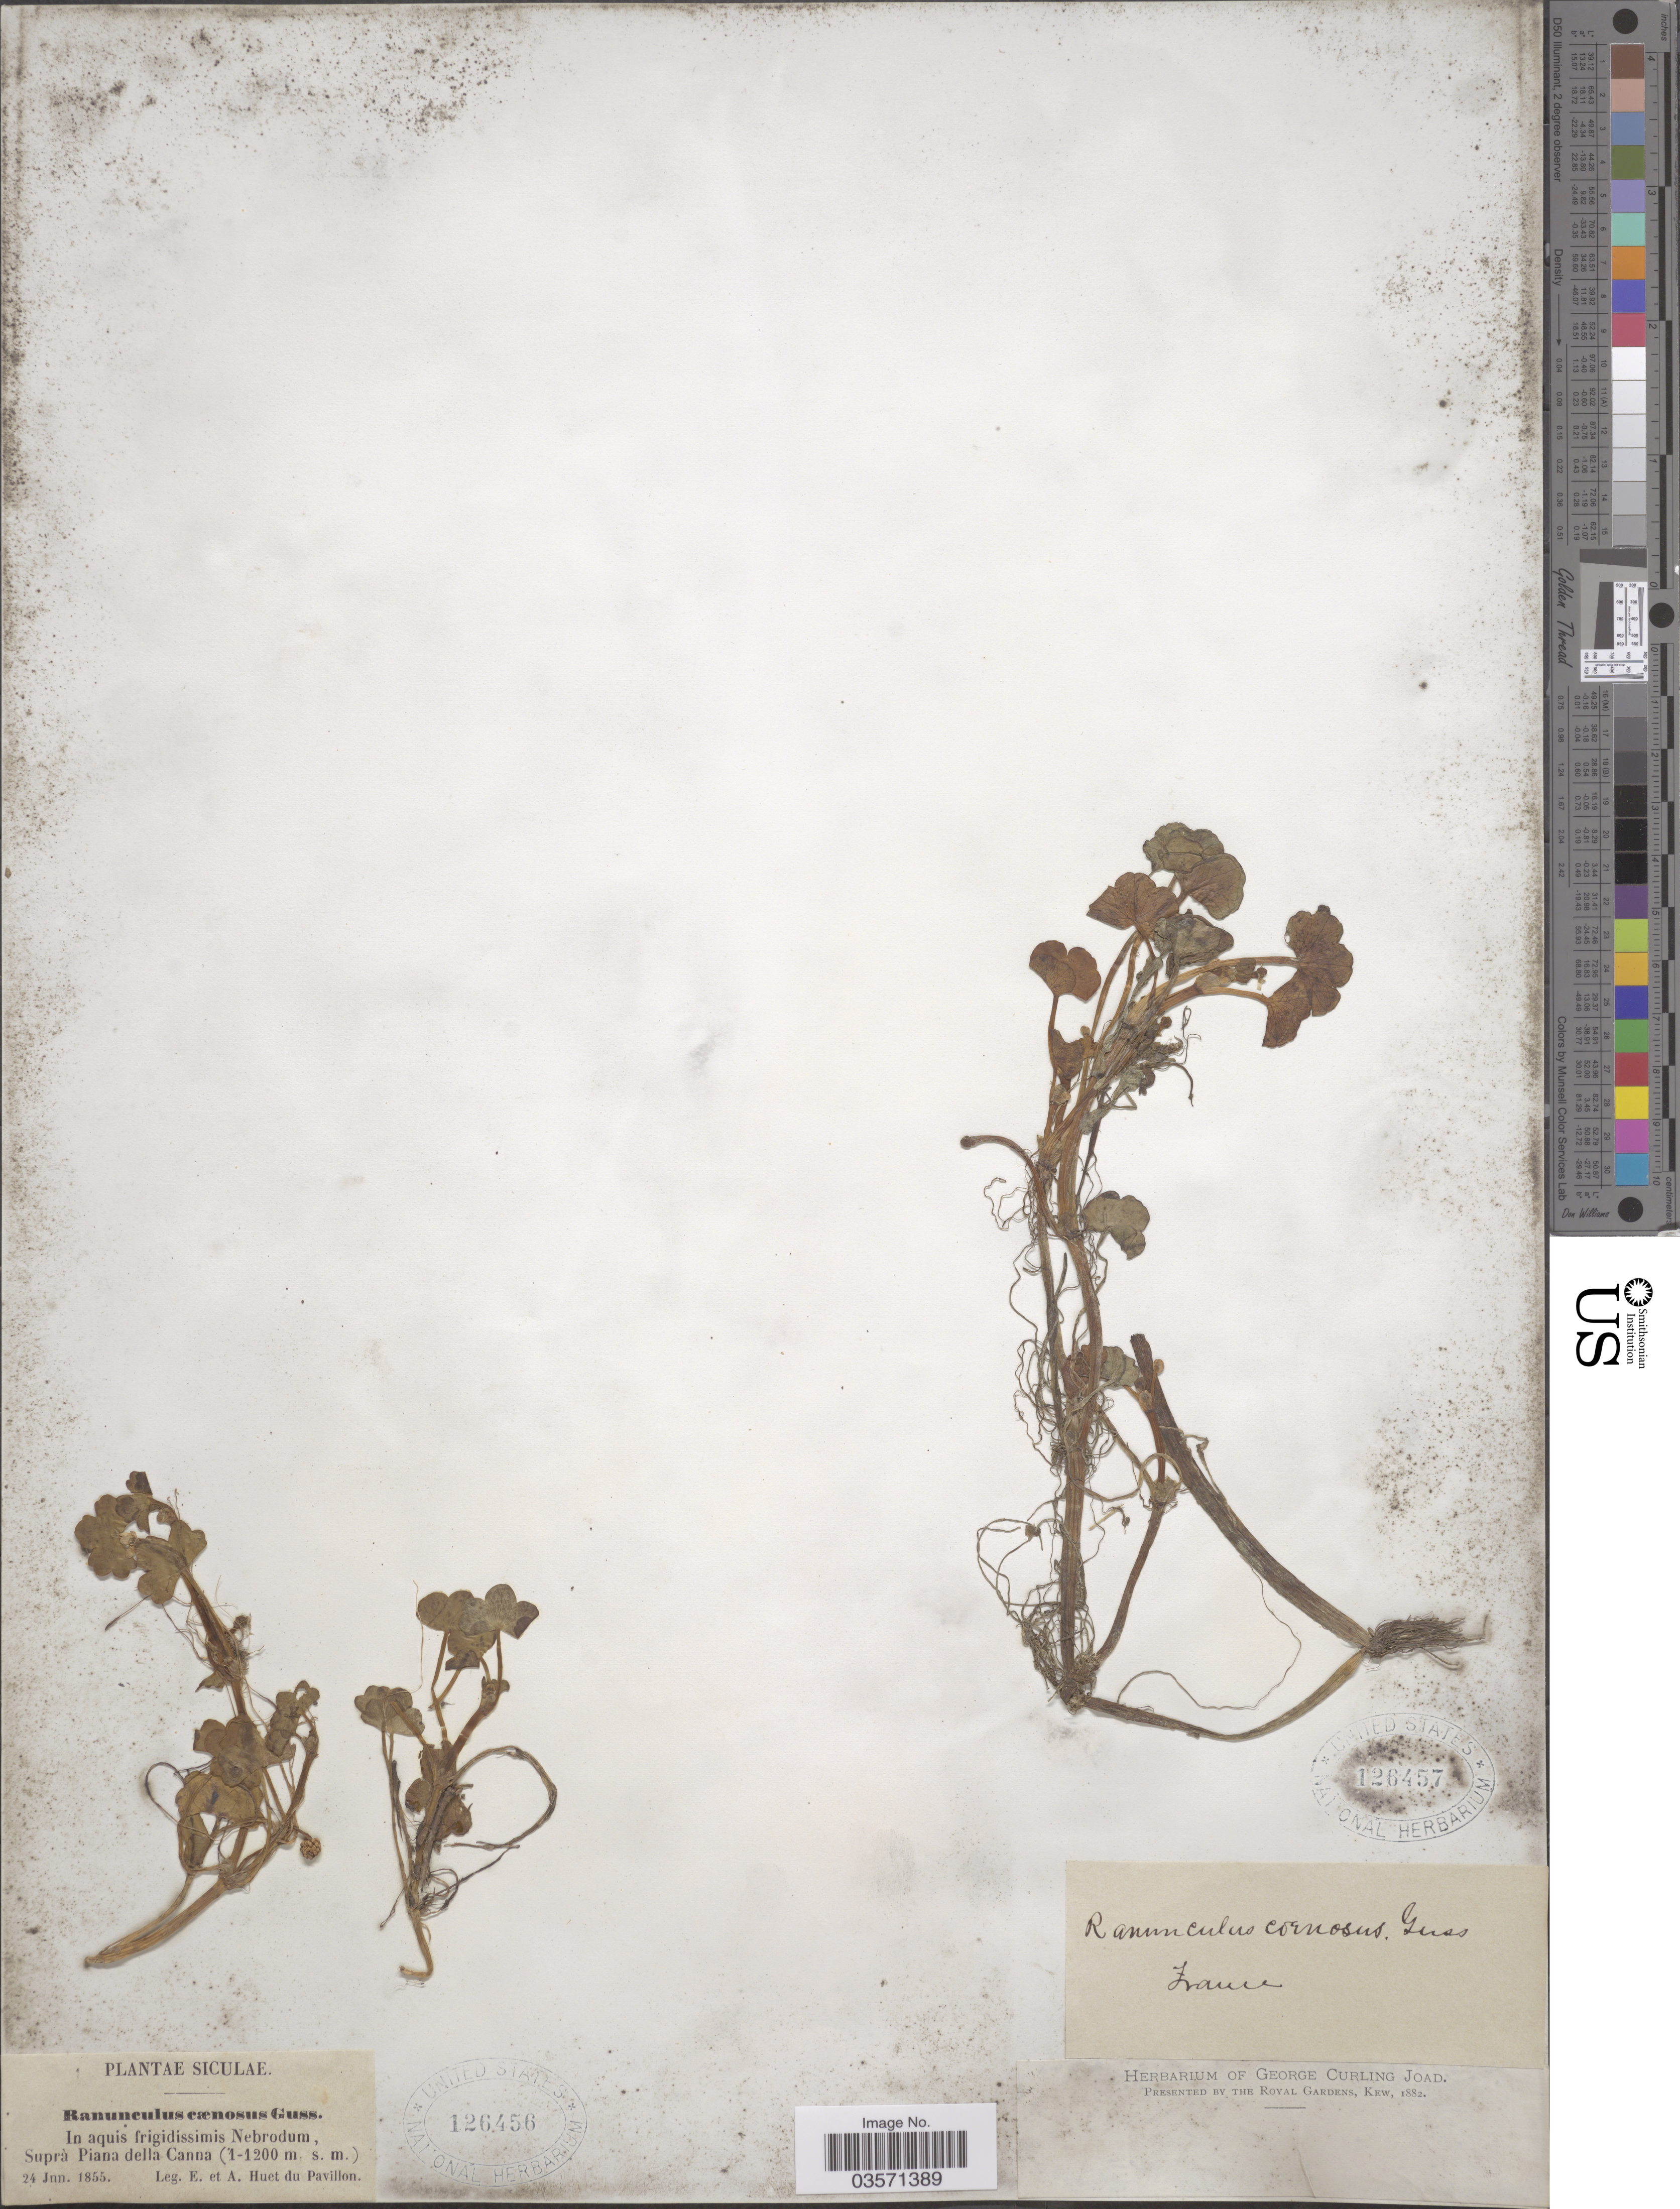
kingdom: Plantae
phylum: Tracheophyta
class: Magnoliopsida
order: Ranunculales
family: Ranunculaceae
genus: Ranunculus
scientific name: Ranunculus coenosus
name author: Guss.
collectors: E. Huet du Pavillon & A. Huet du Pavillon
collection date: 1855-06-24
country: Italy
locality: Siculae. Suprà Piana della Canna.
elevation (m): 1000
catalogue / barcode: US 126456